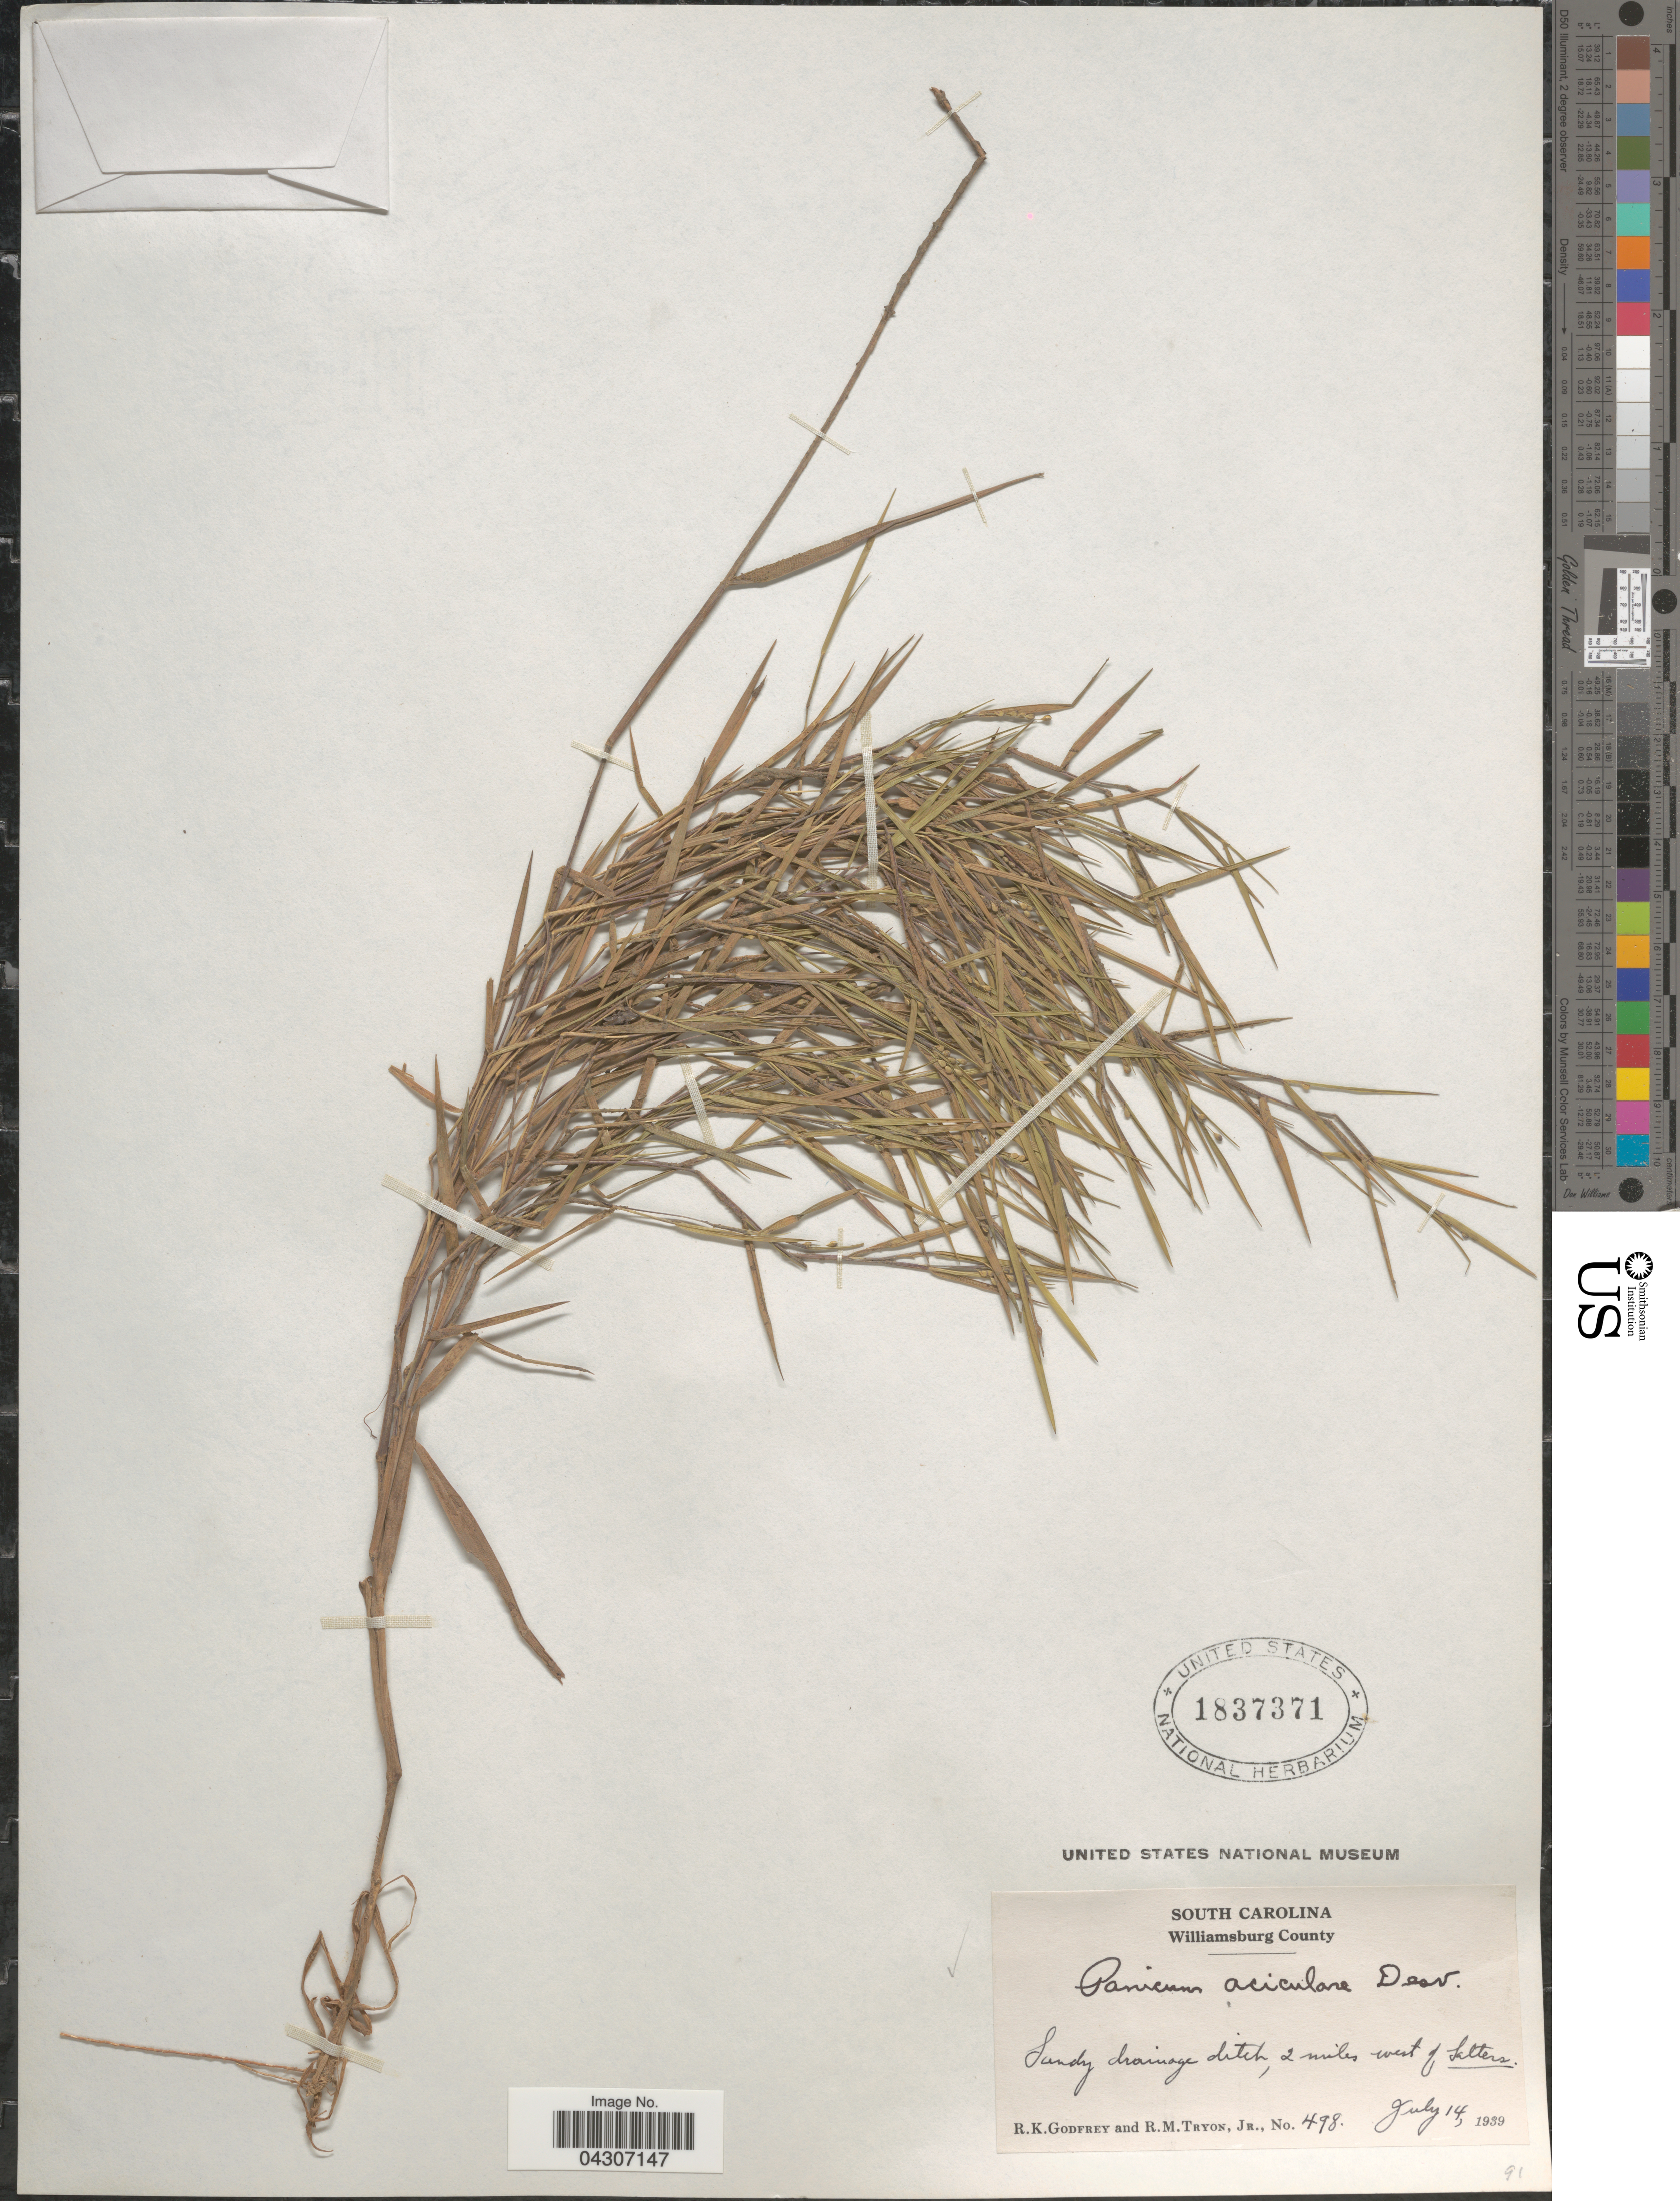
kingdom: Plantae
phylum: Tracheophyta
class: Liliopsida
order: Poales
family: Poaceae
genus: Dichanthelium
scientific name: Dichanthelium aciculare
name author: (Desv. ex Poir.) Gould & C.A. Clark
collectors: R. K. Godfrey & R. Tryon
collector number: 498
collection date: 1939-07-14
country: United States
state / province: South Carolina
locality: Williamsburg County. Sandy drainage ditch, 2 miles west of Salters.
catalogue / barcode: US 1837371